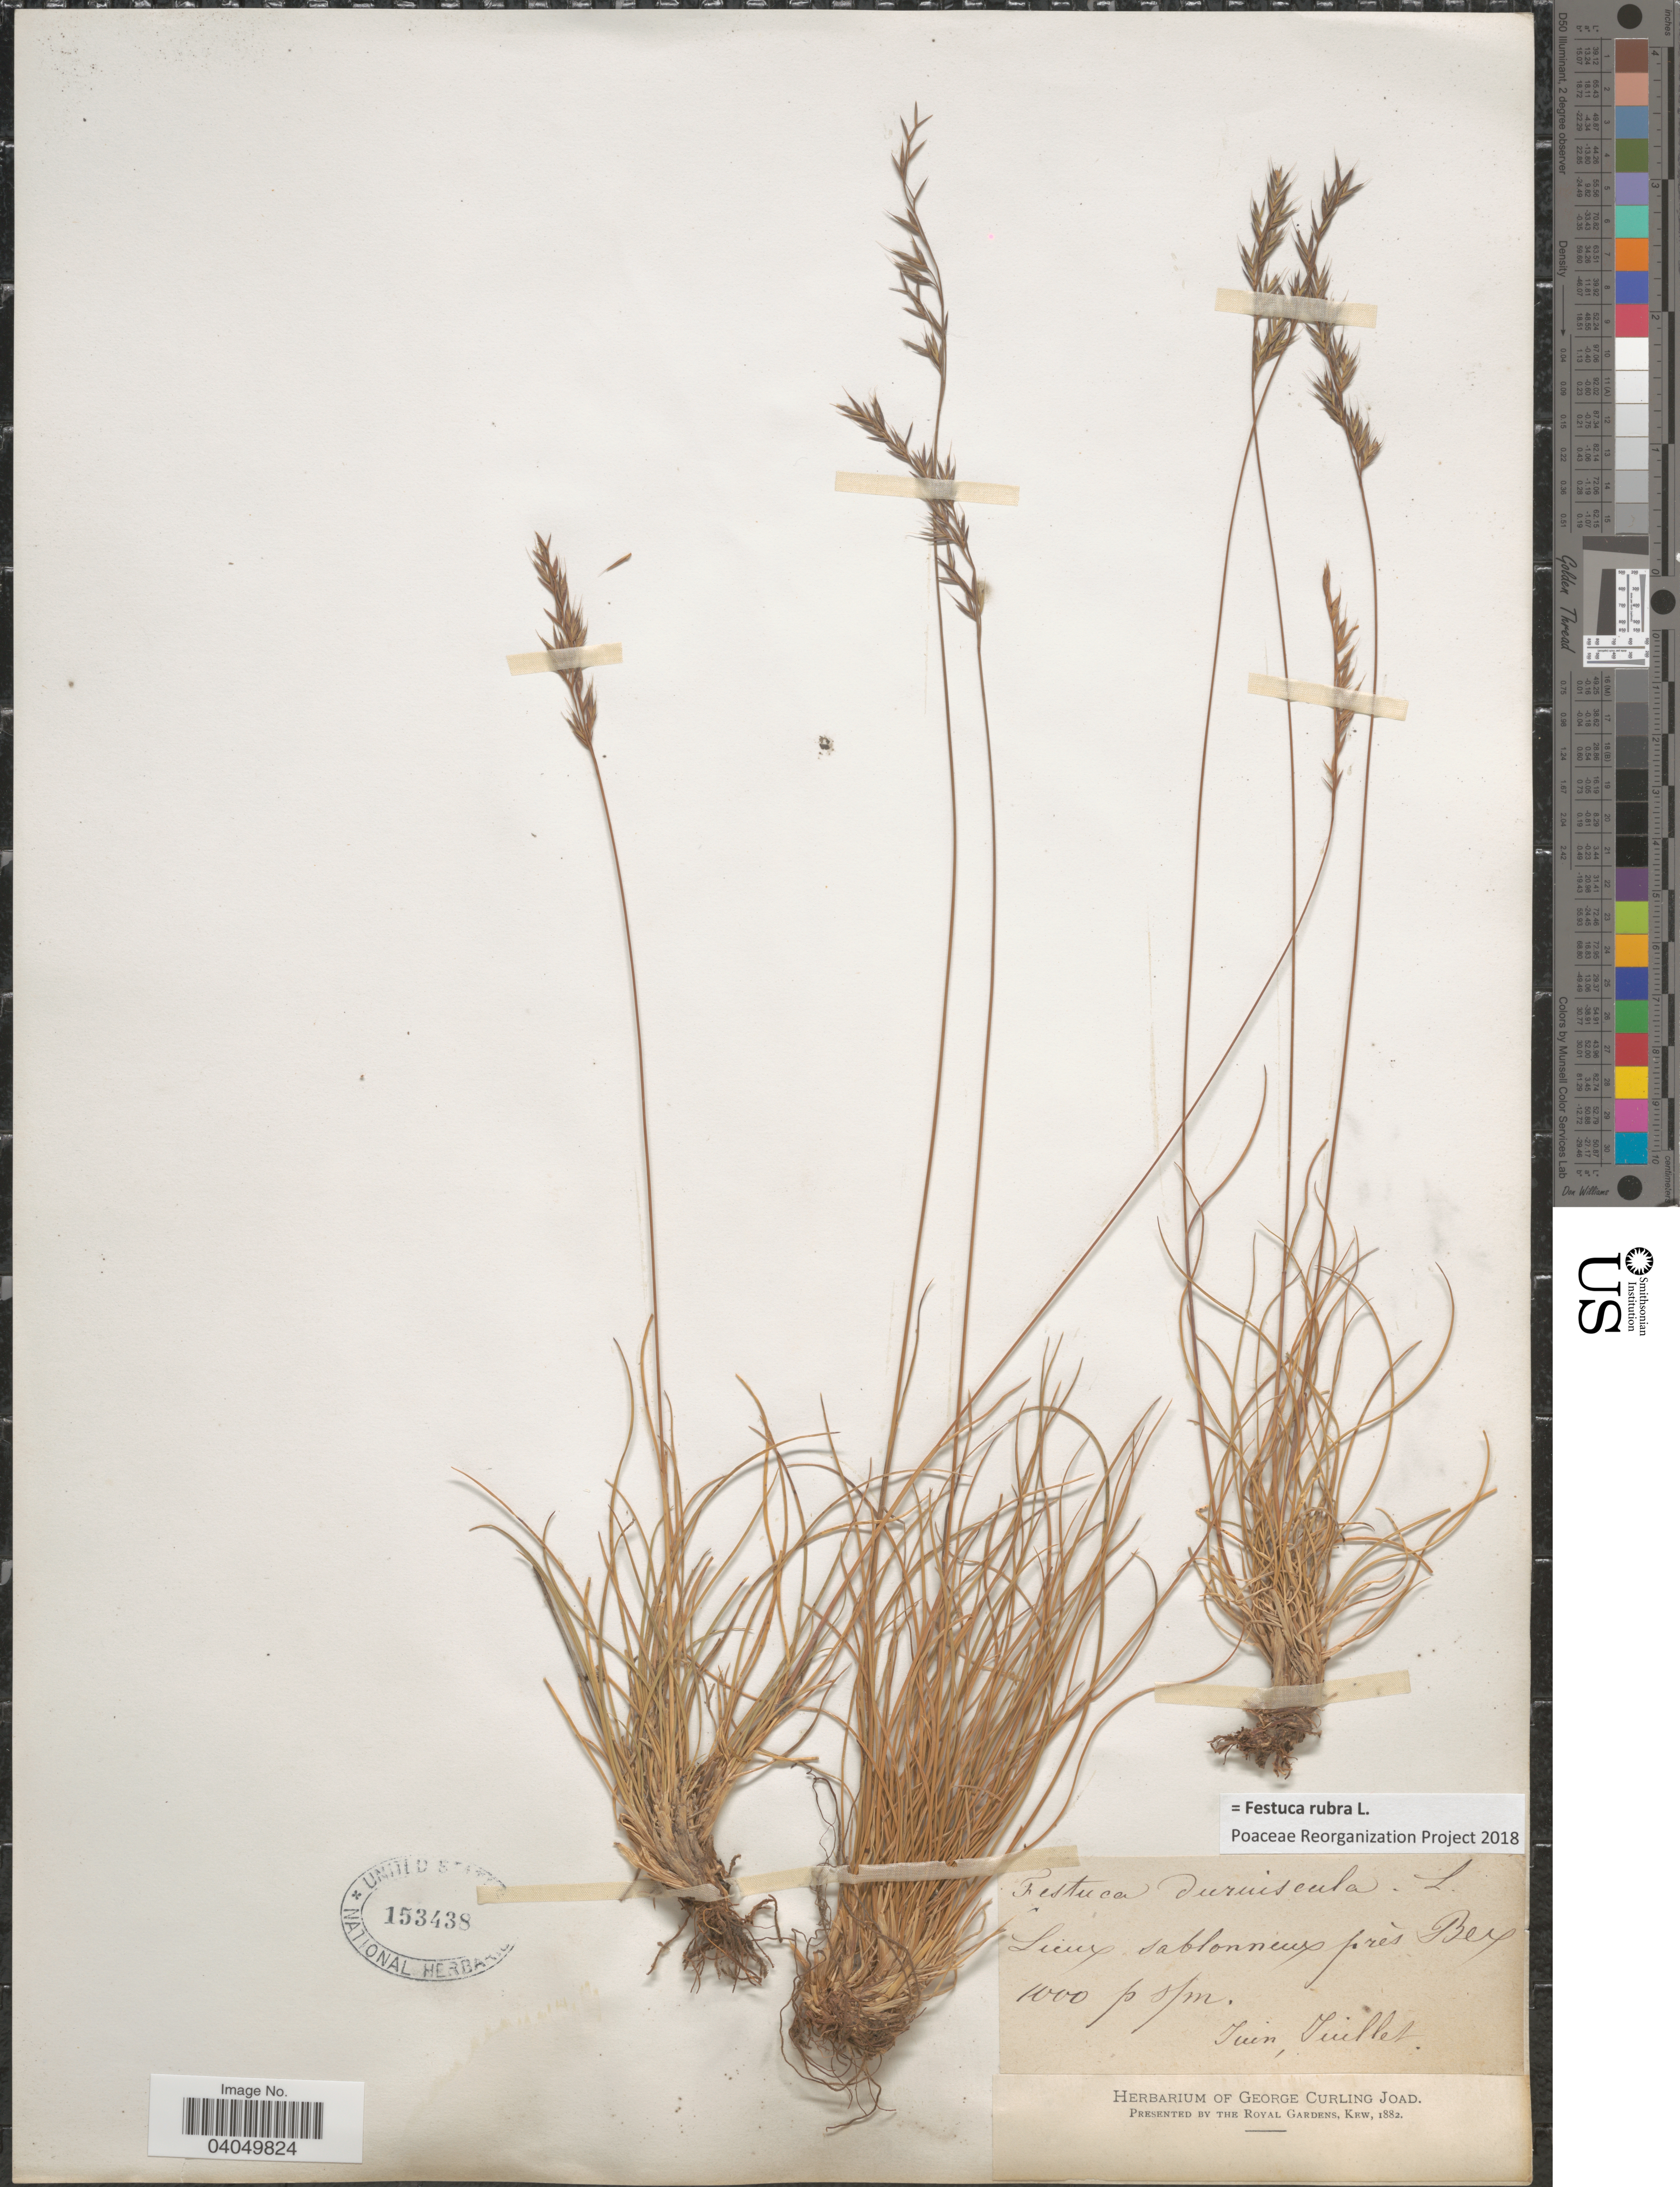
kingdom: Plantae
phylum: Tracheophyta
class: Liliopsida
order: Poales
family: Poaceae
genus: Festuca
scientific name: Festuca rubra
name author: L.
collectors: ex herb. George Curling Joad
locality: Lieux sablonneux près Berg.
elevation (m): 1000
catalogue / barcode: US 153438